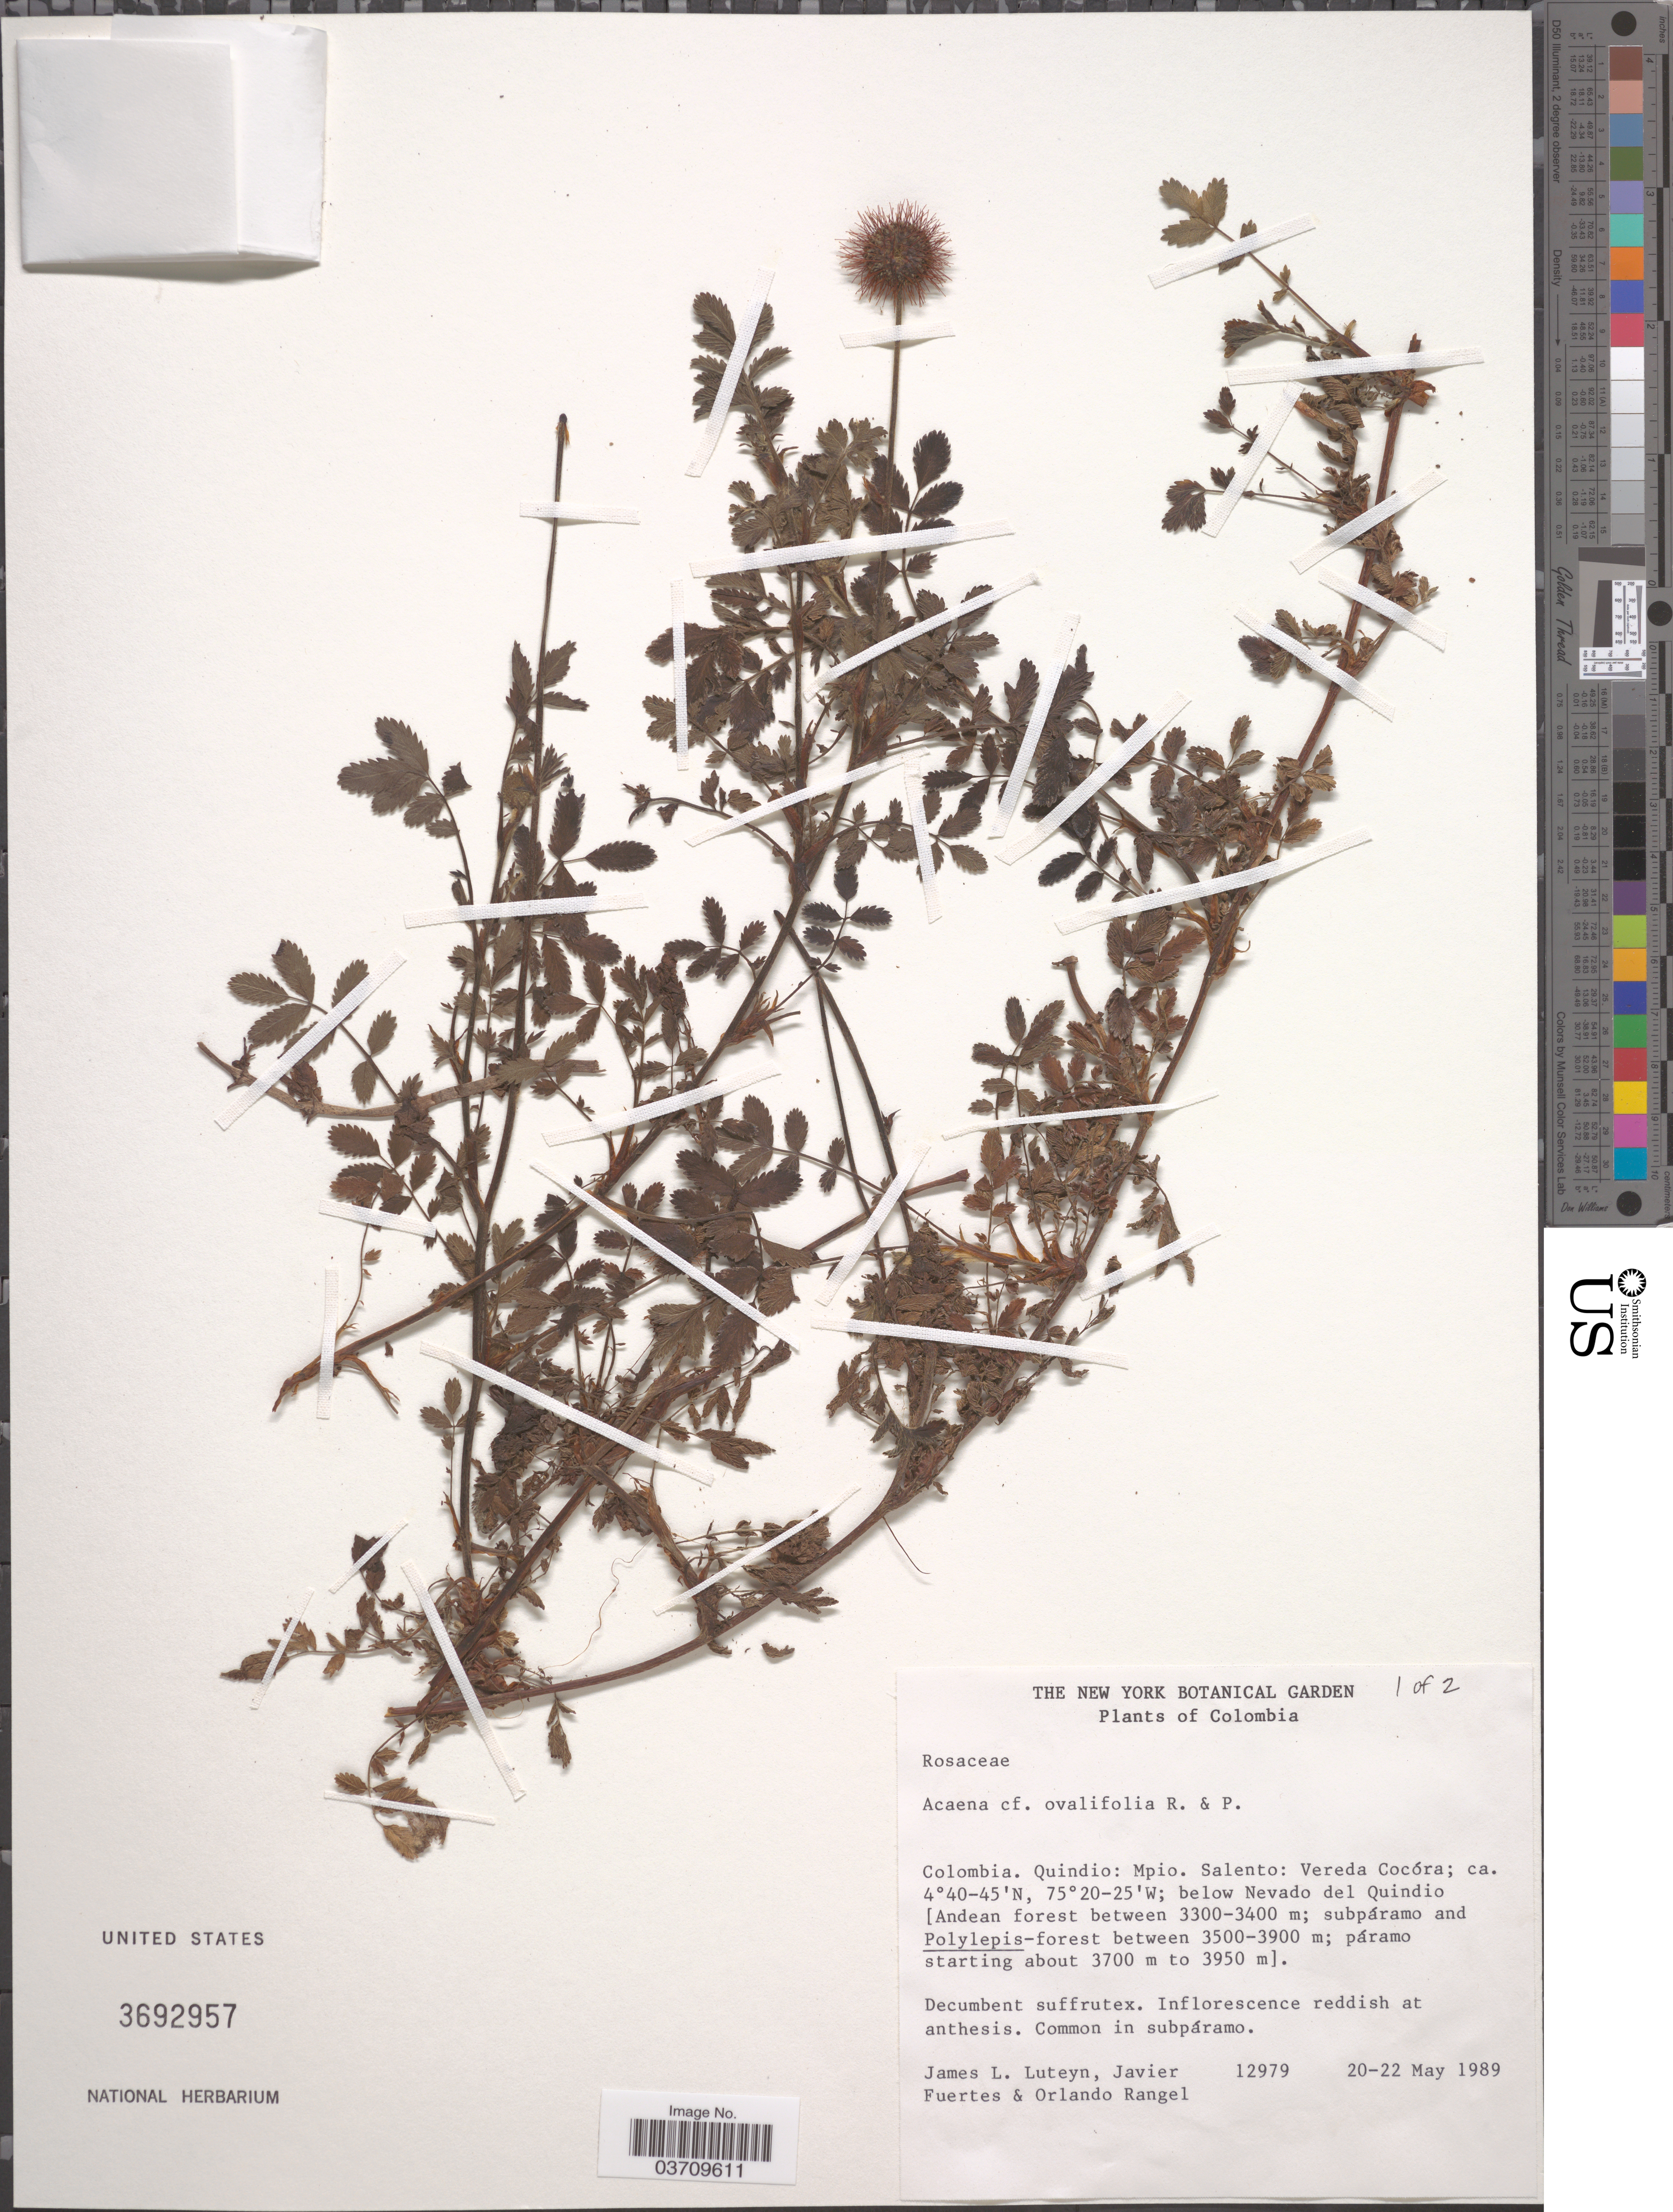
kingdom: Plantae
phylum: Tracheophyta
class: Magnoliopsida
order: Rosales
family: Rosaceae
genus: Acaena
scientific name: Acaena ovalifolia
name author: Ruiz & Pav.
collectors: J. Luteyn, J. Fuertes & O. Rangel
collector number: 12979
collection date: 1989-05-20/1989-05-22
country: Colombia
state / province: Quindío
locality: Mpio. Salento: Vereda Cocóra; below Nevado del Quindio.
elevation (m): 3300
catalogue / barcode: US 3692957